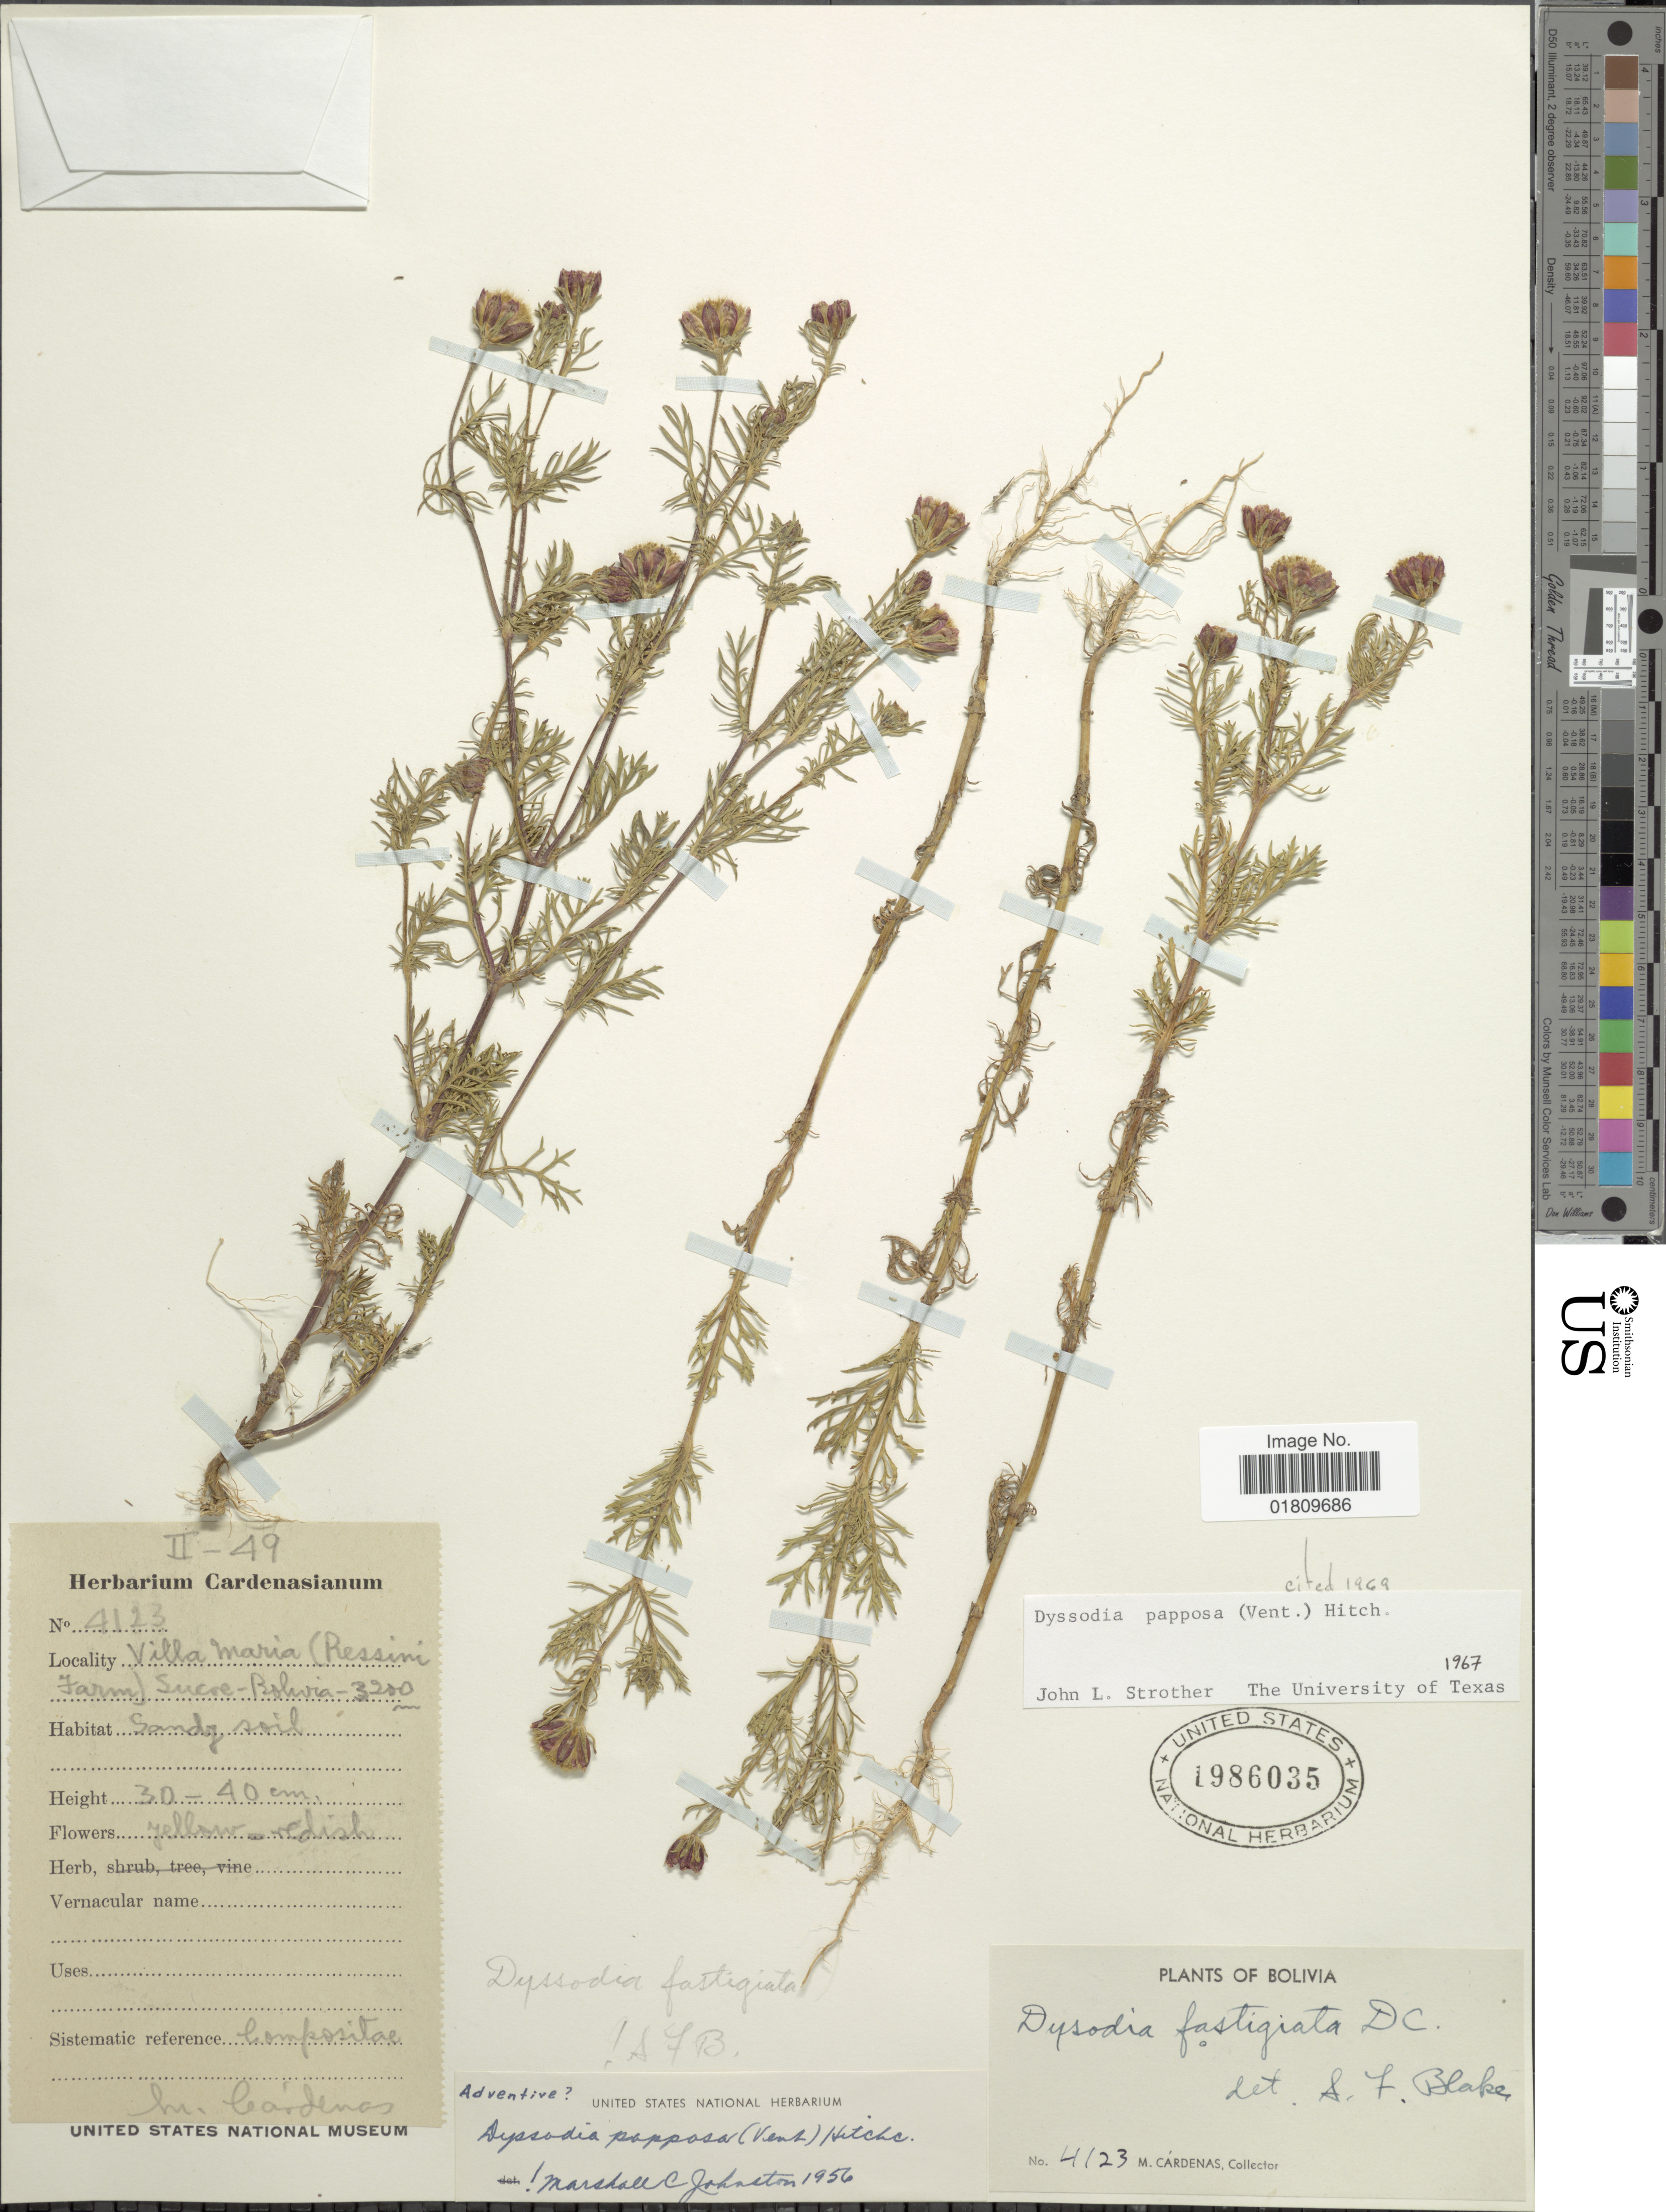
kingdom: Plantae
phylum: Tracheophyta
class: Magnoliopsida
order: Asterales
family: Asteraceae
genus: Dyssodia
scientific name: Dyssodia papposa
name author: (Vent.) Hitchc.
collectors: M. Cárdenas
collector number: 4123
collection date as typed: Transcribed d/m/y: /2/49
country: Bolivia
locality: Villa Maria (Ressini Farm) Sucre, sandy soil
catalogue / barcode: US 1986035